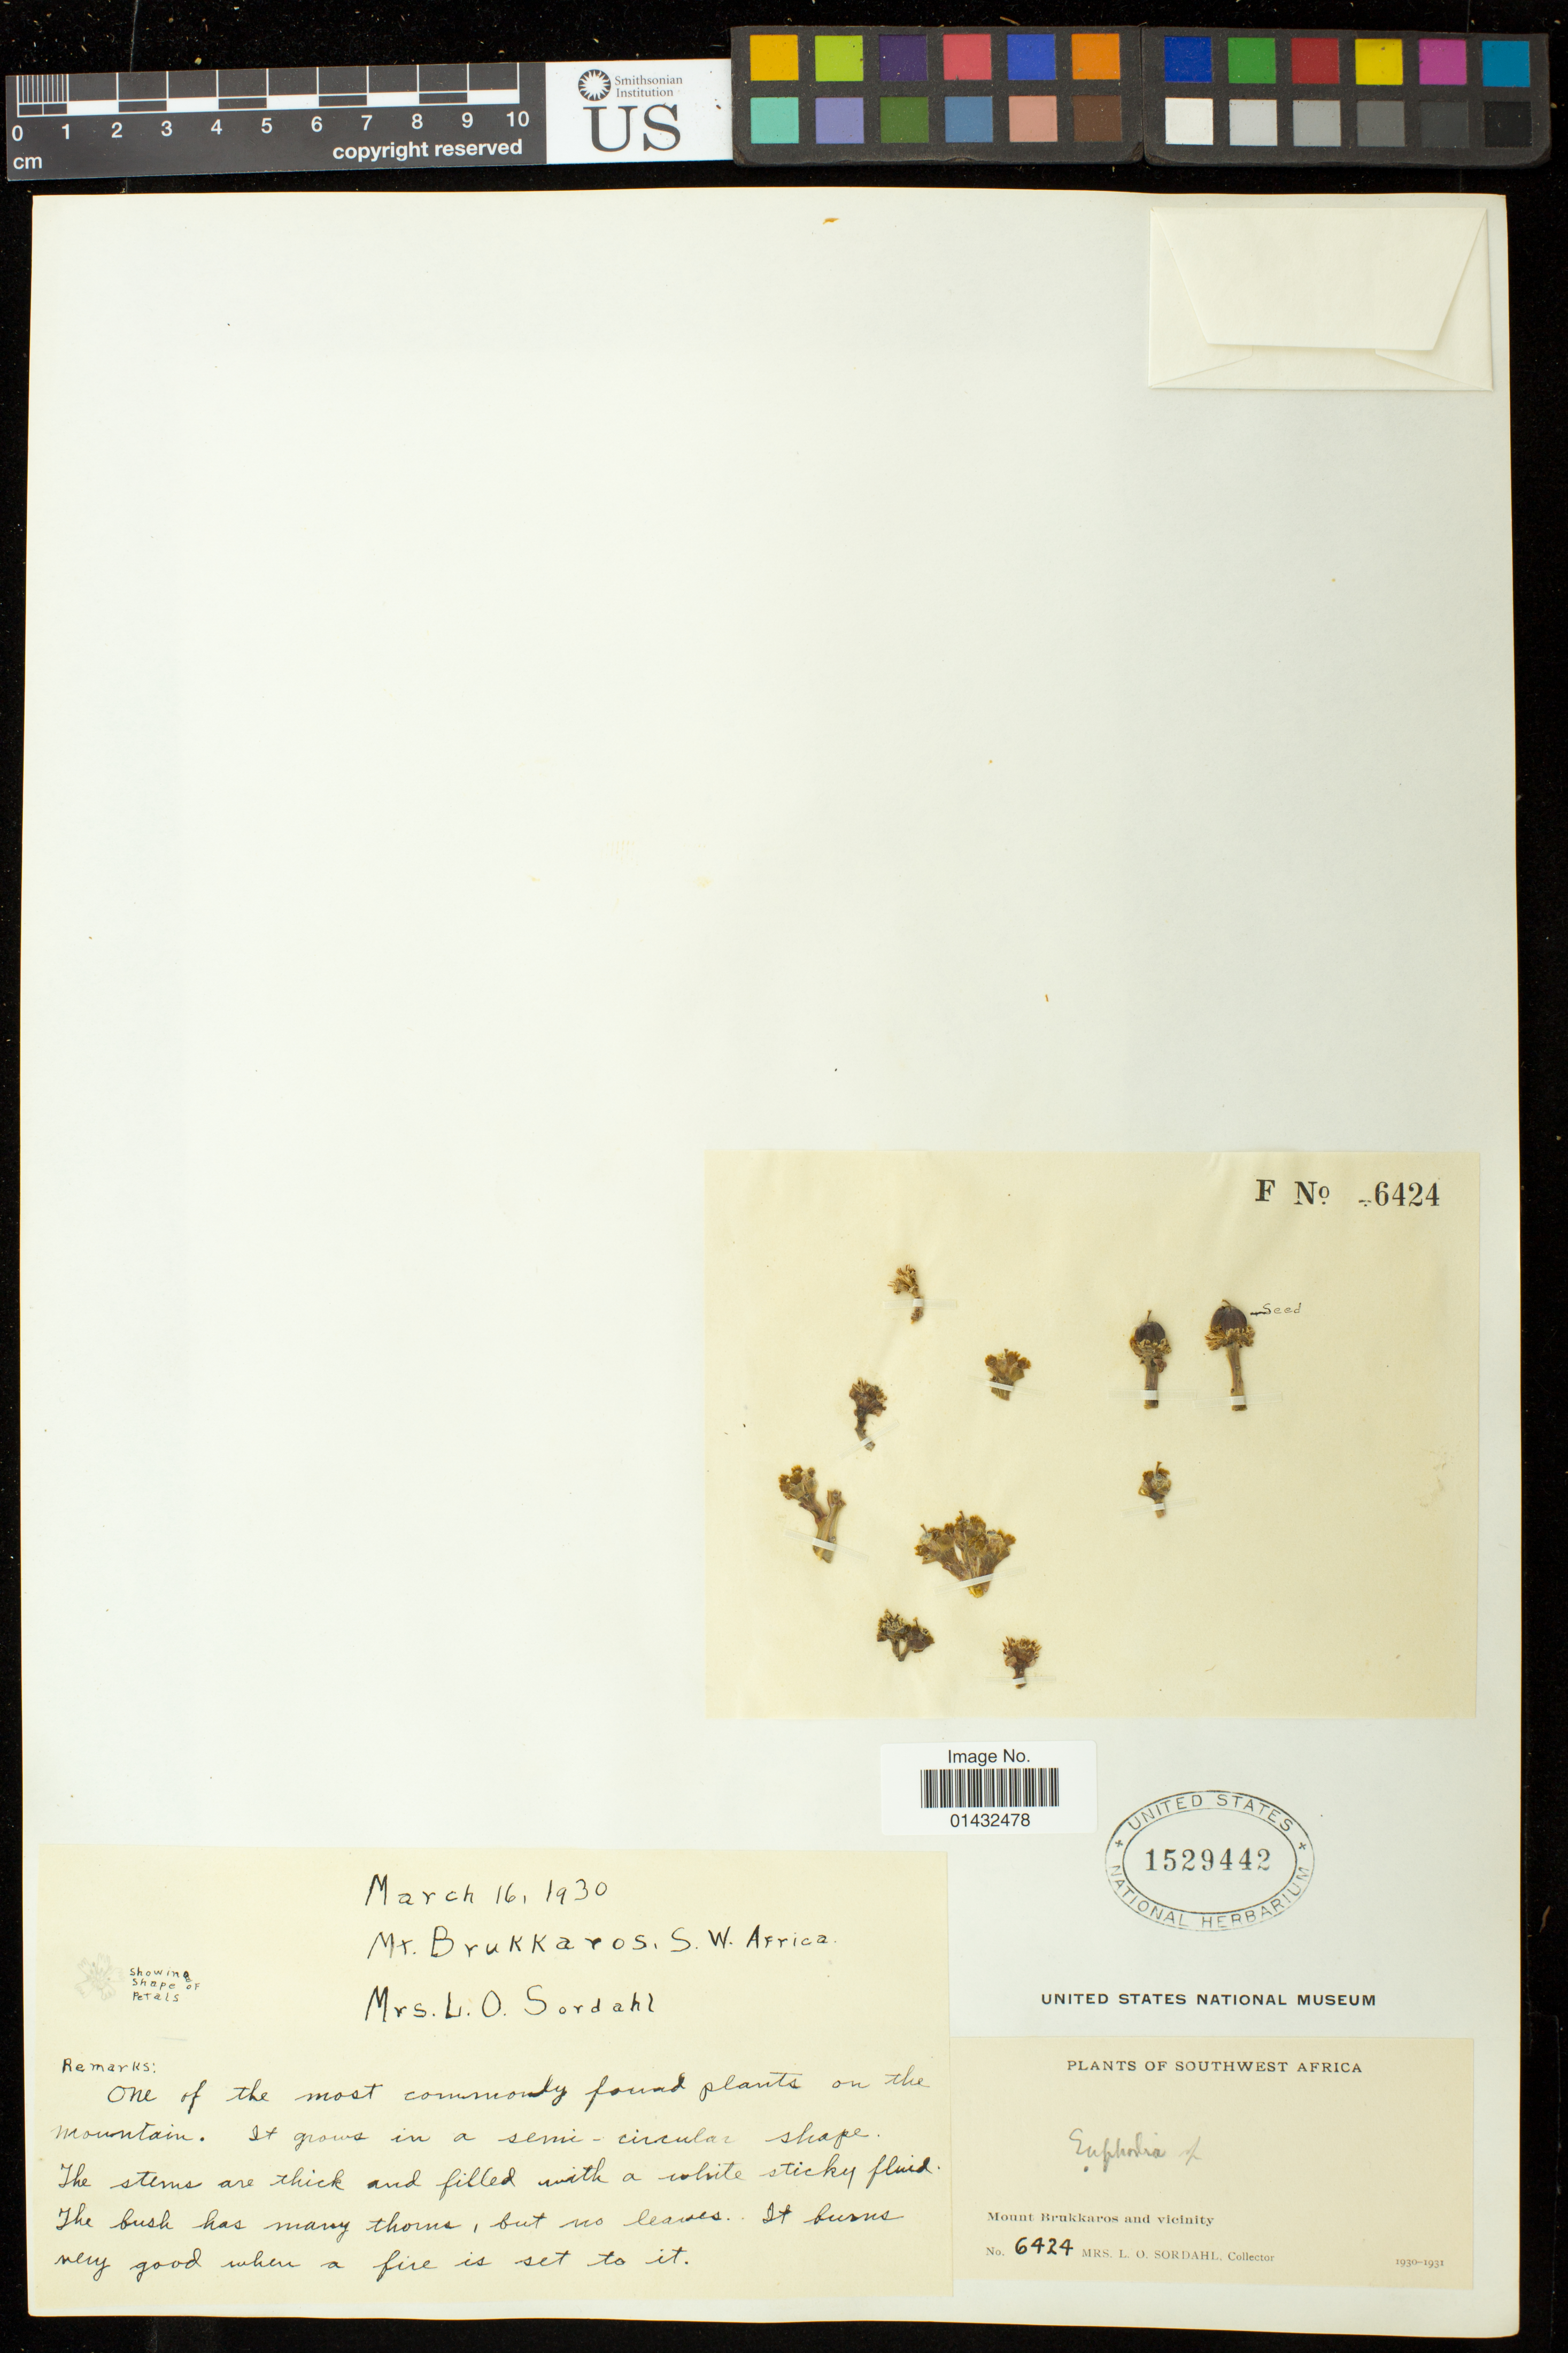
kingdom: Plantae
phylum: Tracheophyta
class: Magnoliopsida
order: Malpighiales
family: Euphorbiaceae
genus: Euphorbia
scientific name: Euphorbia sp.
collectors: L. Sordahl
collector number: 6424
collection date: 1930-03-16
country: Namibia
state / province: Karas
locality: Mount Brukkaros and vicinity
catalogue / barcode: US 1529442